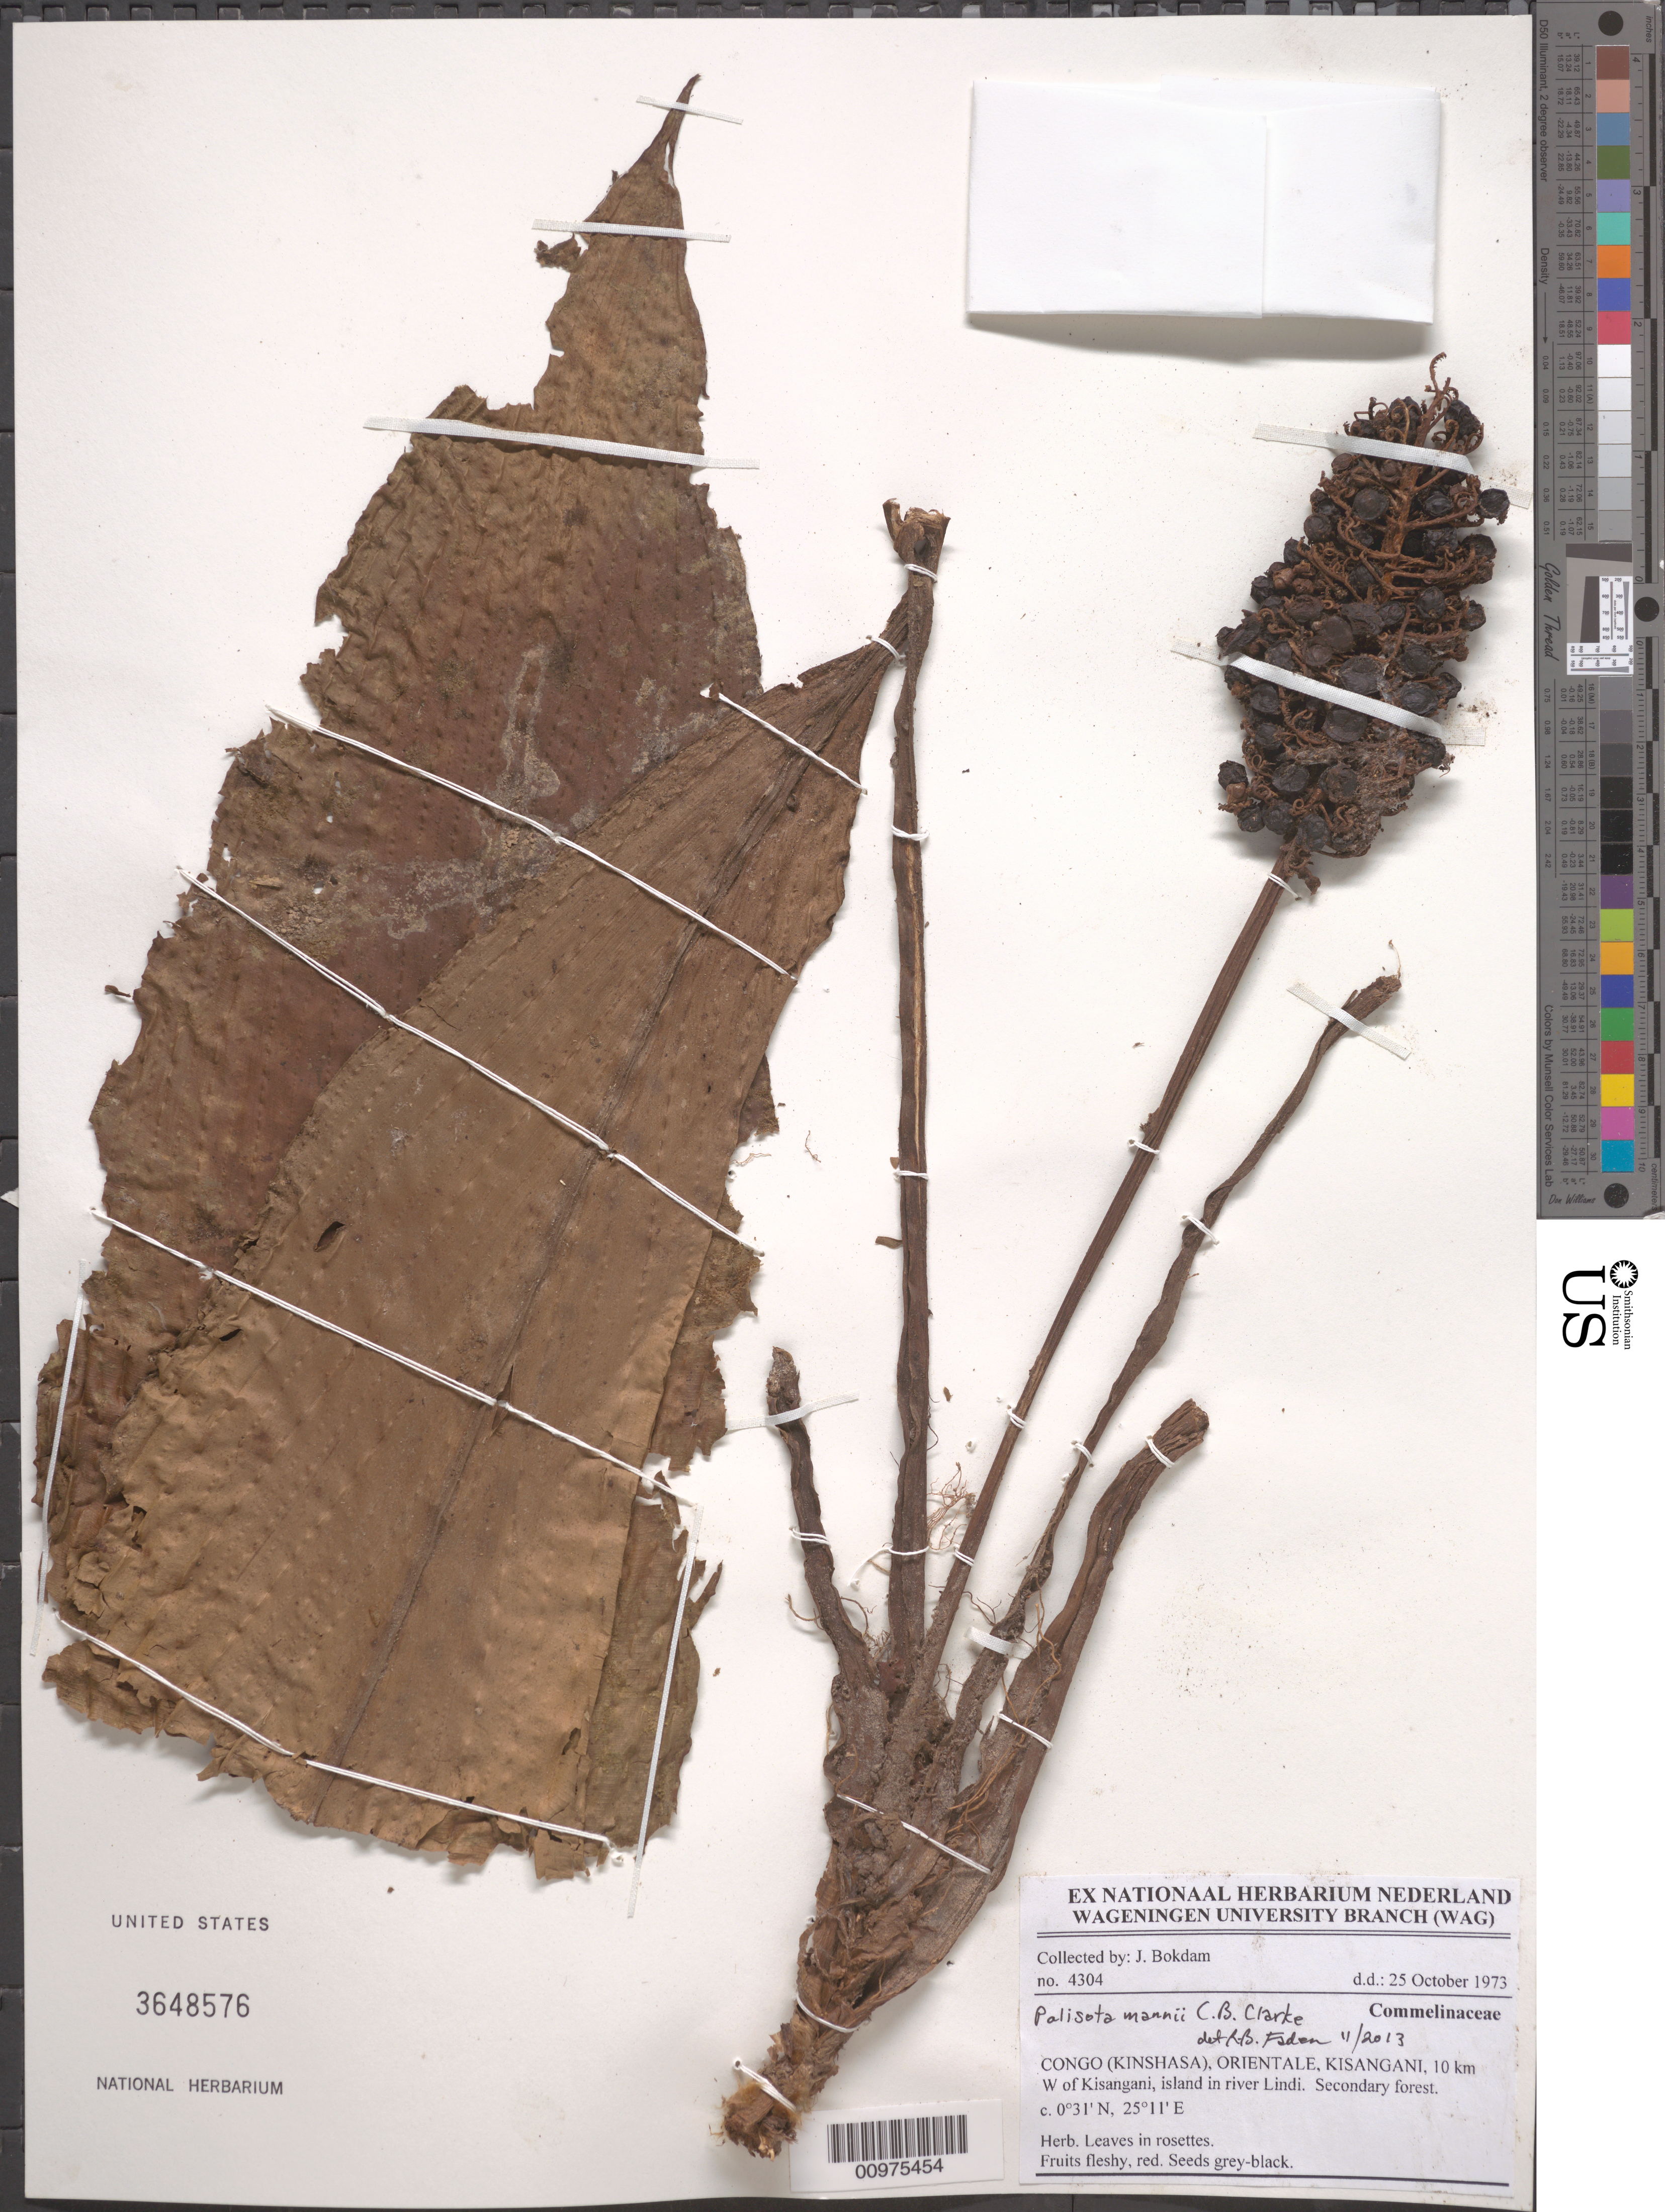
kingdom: Plantae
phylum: Tracheophyta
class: Liliopsida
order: Commelinales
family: Commelinaceae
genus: Palisota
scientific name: Palisota mannii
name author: C.B. Clarke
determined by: Faden, Robert B., (US), Smithsonian Institution - National Museum of Natural History (UNITED STATES)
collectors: J. Bokdam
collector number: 4304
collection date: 1973-10-25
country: Congo, Democratic Republic of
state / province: Tshopo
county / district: Kisangani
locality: Kinshasa. 10 km W of Kisangani, island in river Lindi.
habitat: Secondary forest.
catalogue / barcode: US 3648576